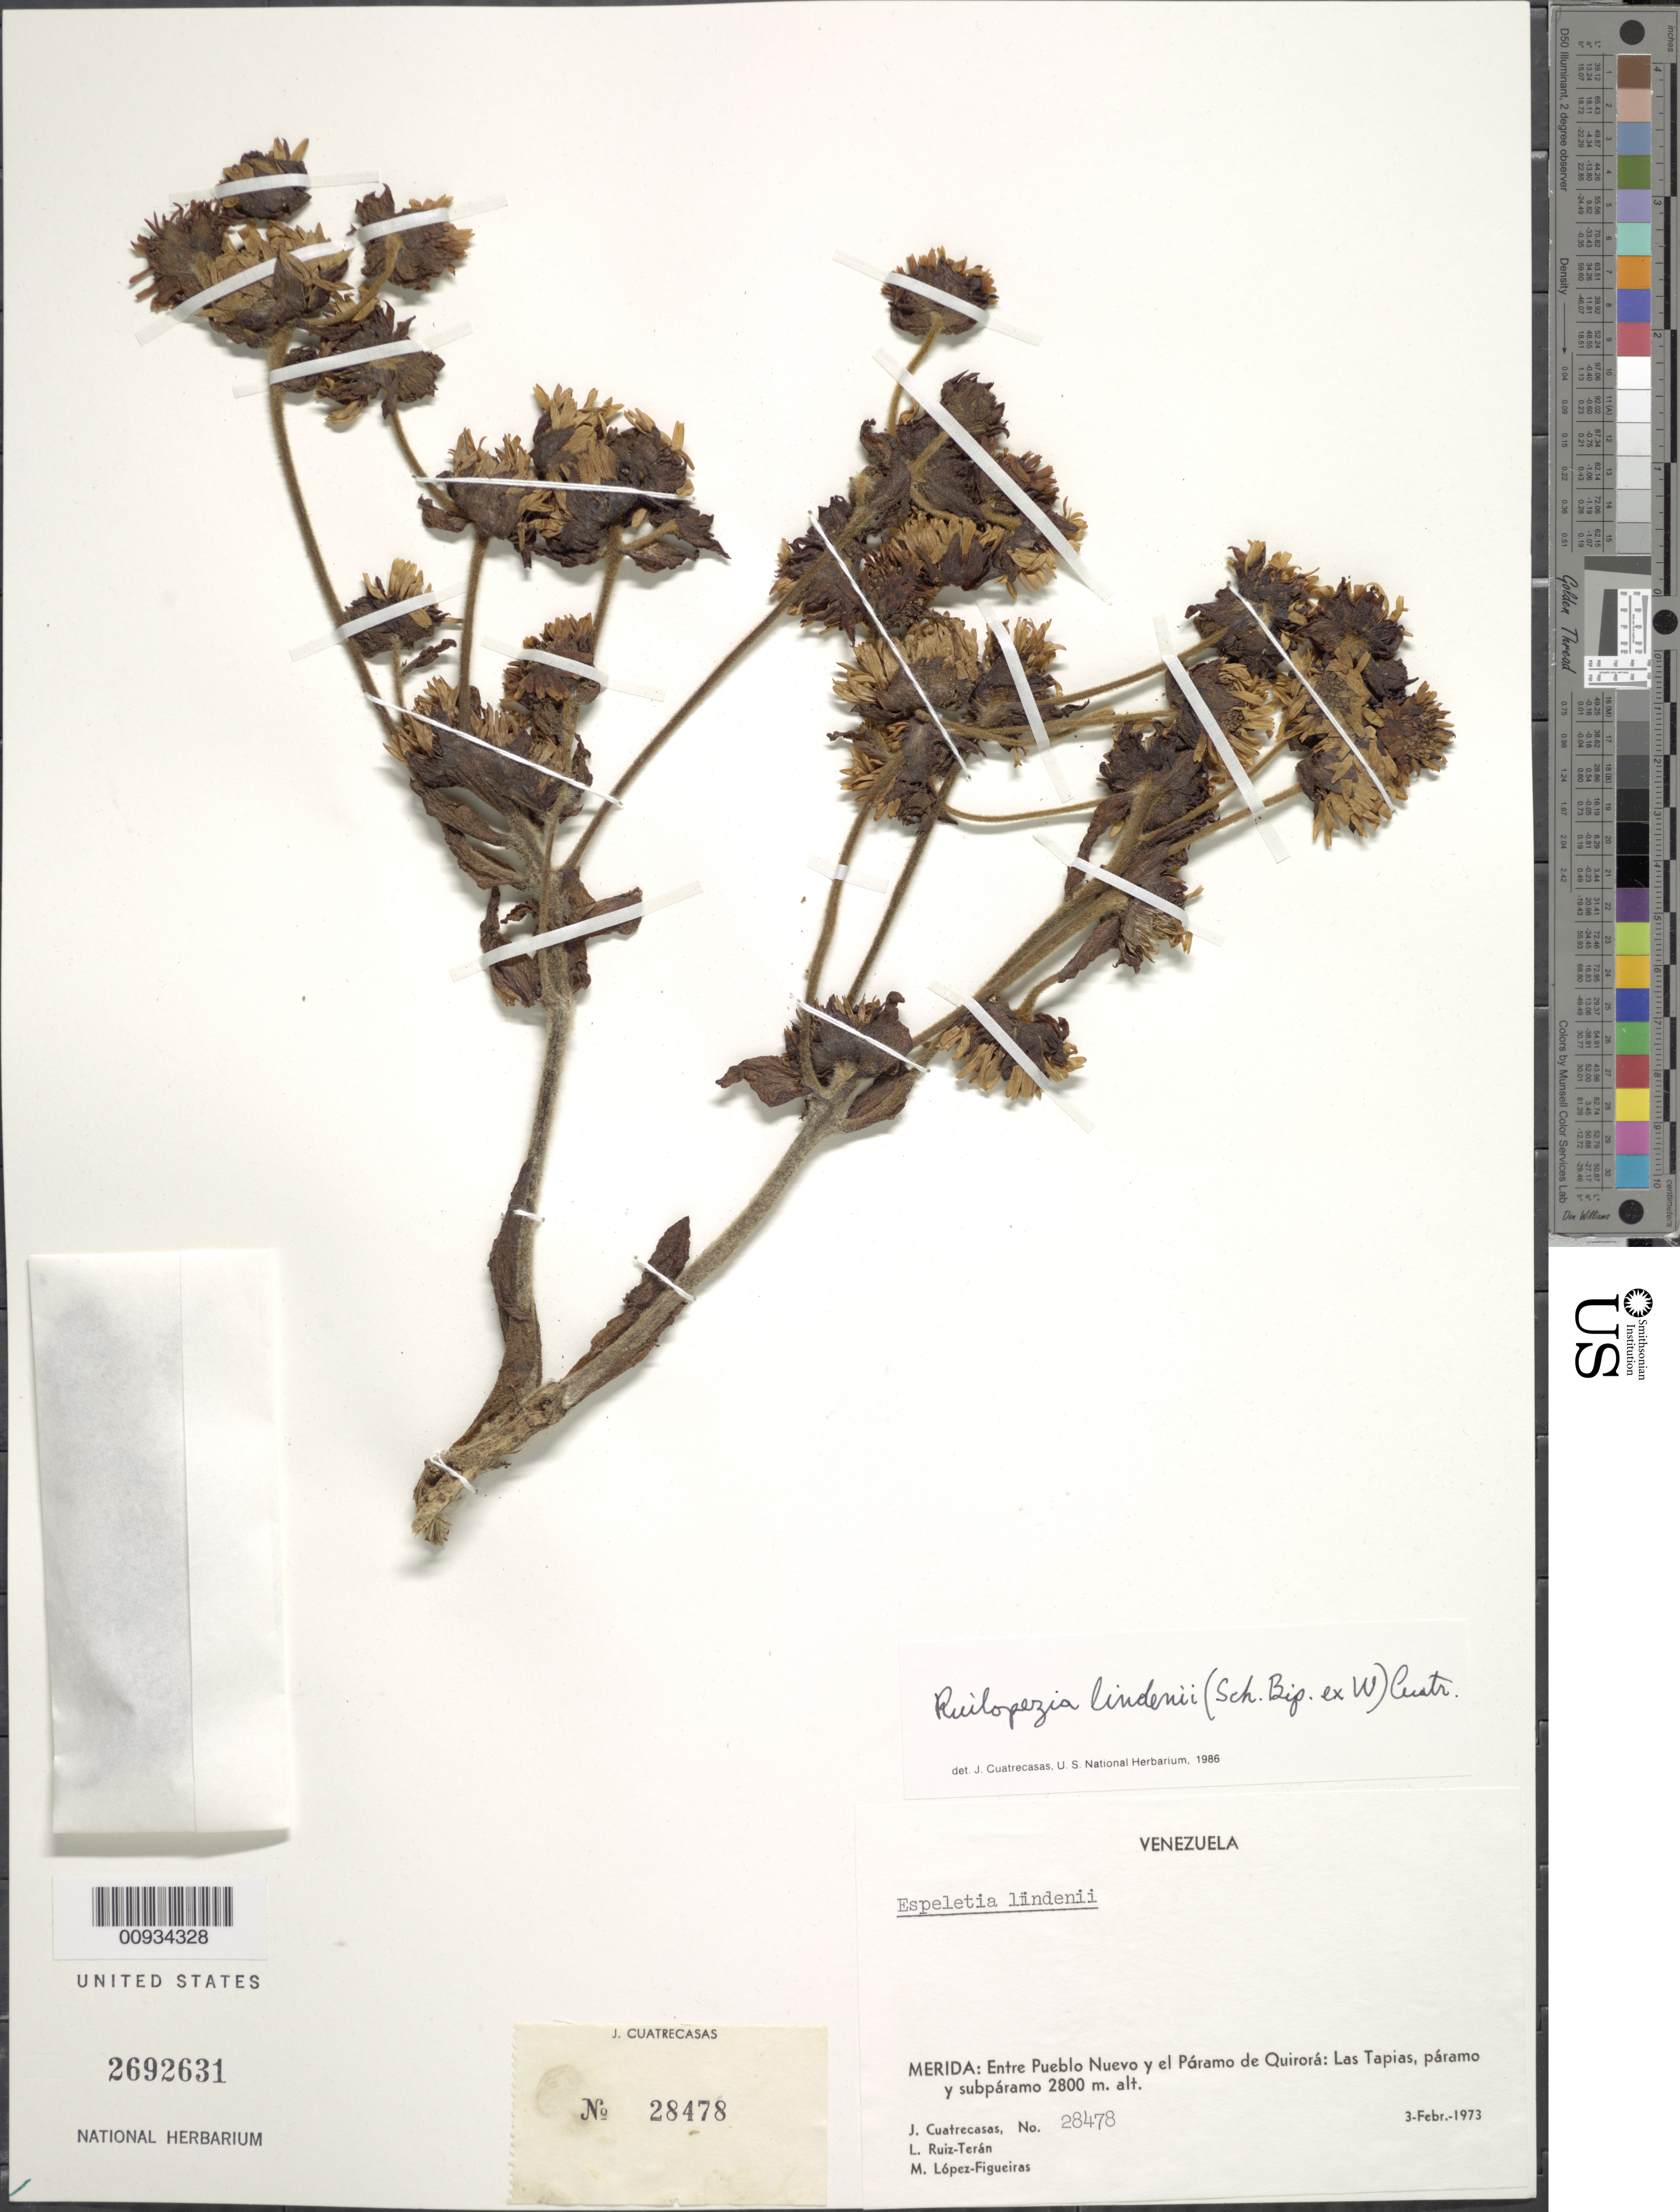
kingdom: Plantae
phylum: Tracheophyta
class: Magnoliopsida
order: Asterales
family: Asteraceae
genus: Ruilopezia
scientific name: Ruilopezia lindenii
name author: (Sch. Bip. ex Wedd.) Cuatrec.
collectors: J. Cuatrecasas, L. E. Ruíz-Terán & M. López Figueiras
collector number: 28478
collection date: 1973-02-03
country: Venezuela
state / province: Mérida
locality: Entre Pueblo Nuevo y el Paramo de Quirora, Las Tapias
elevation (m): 2800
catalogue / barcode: US 2692631